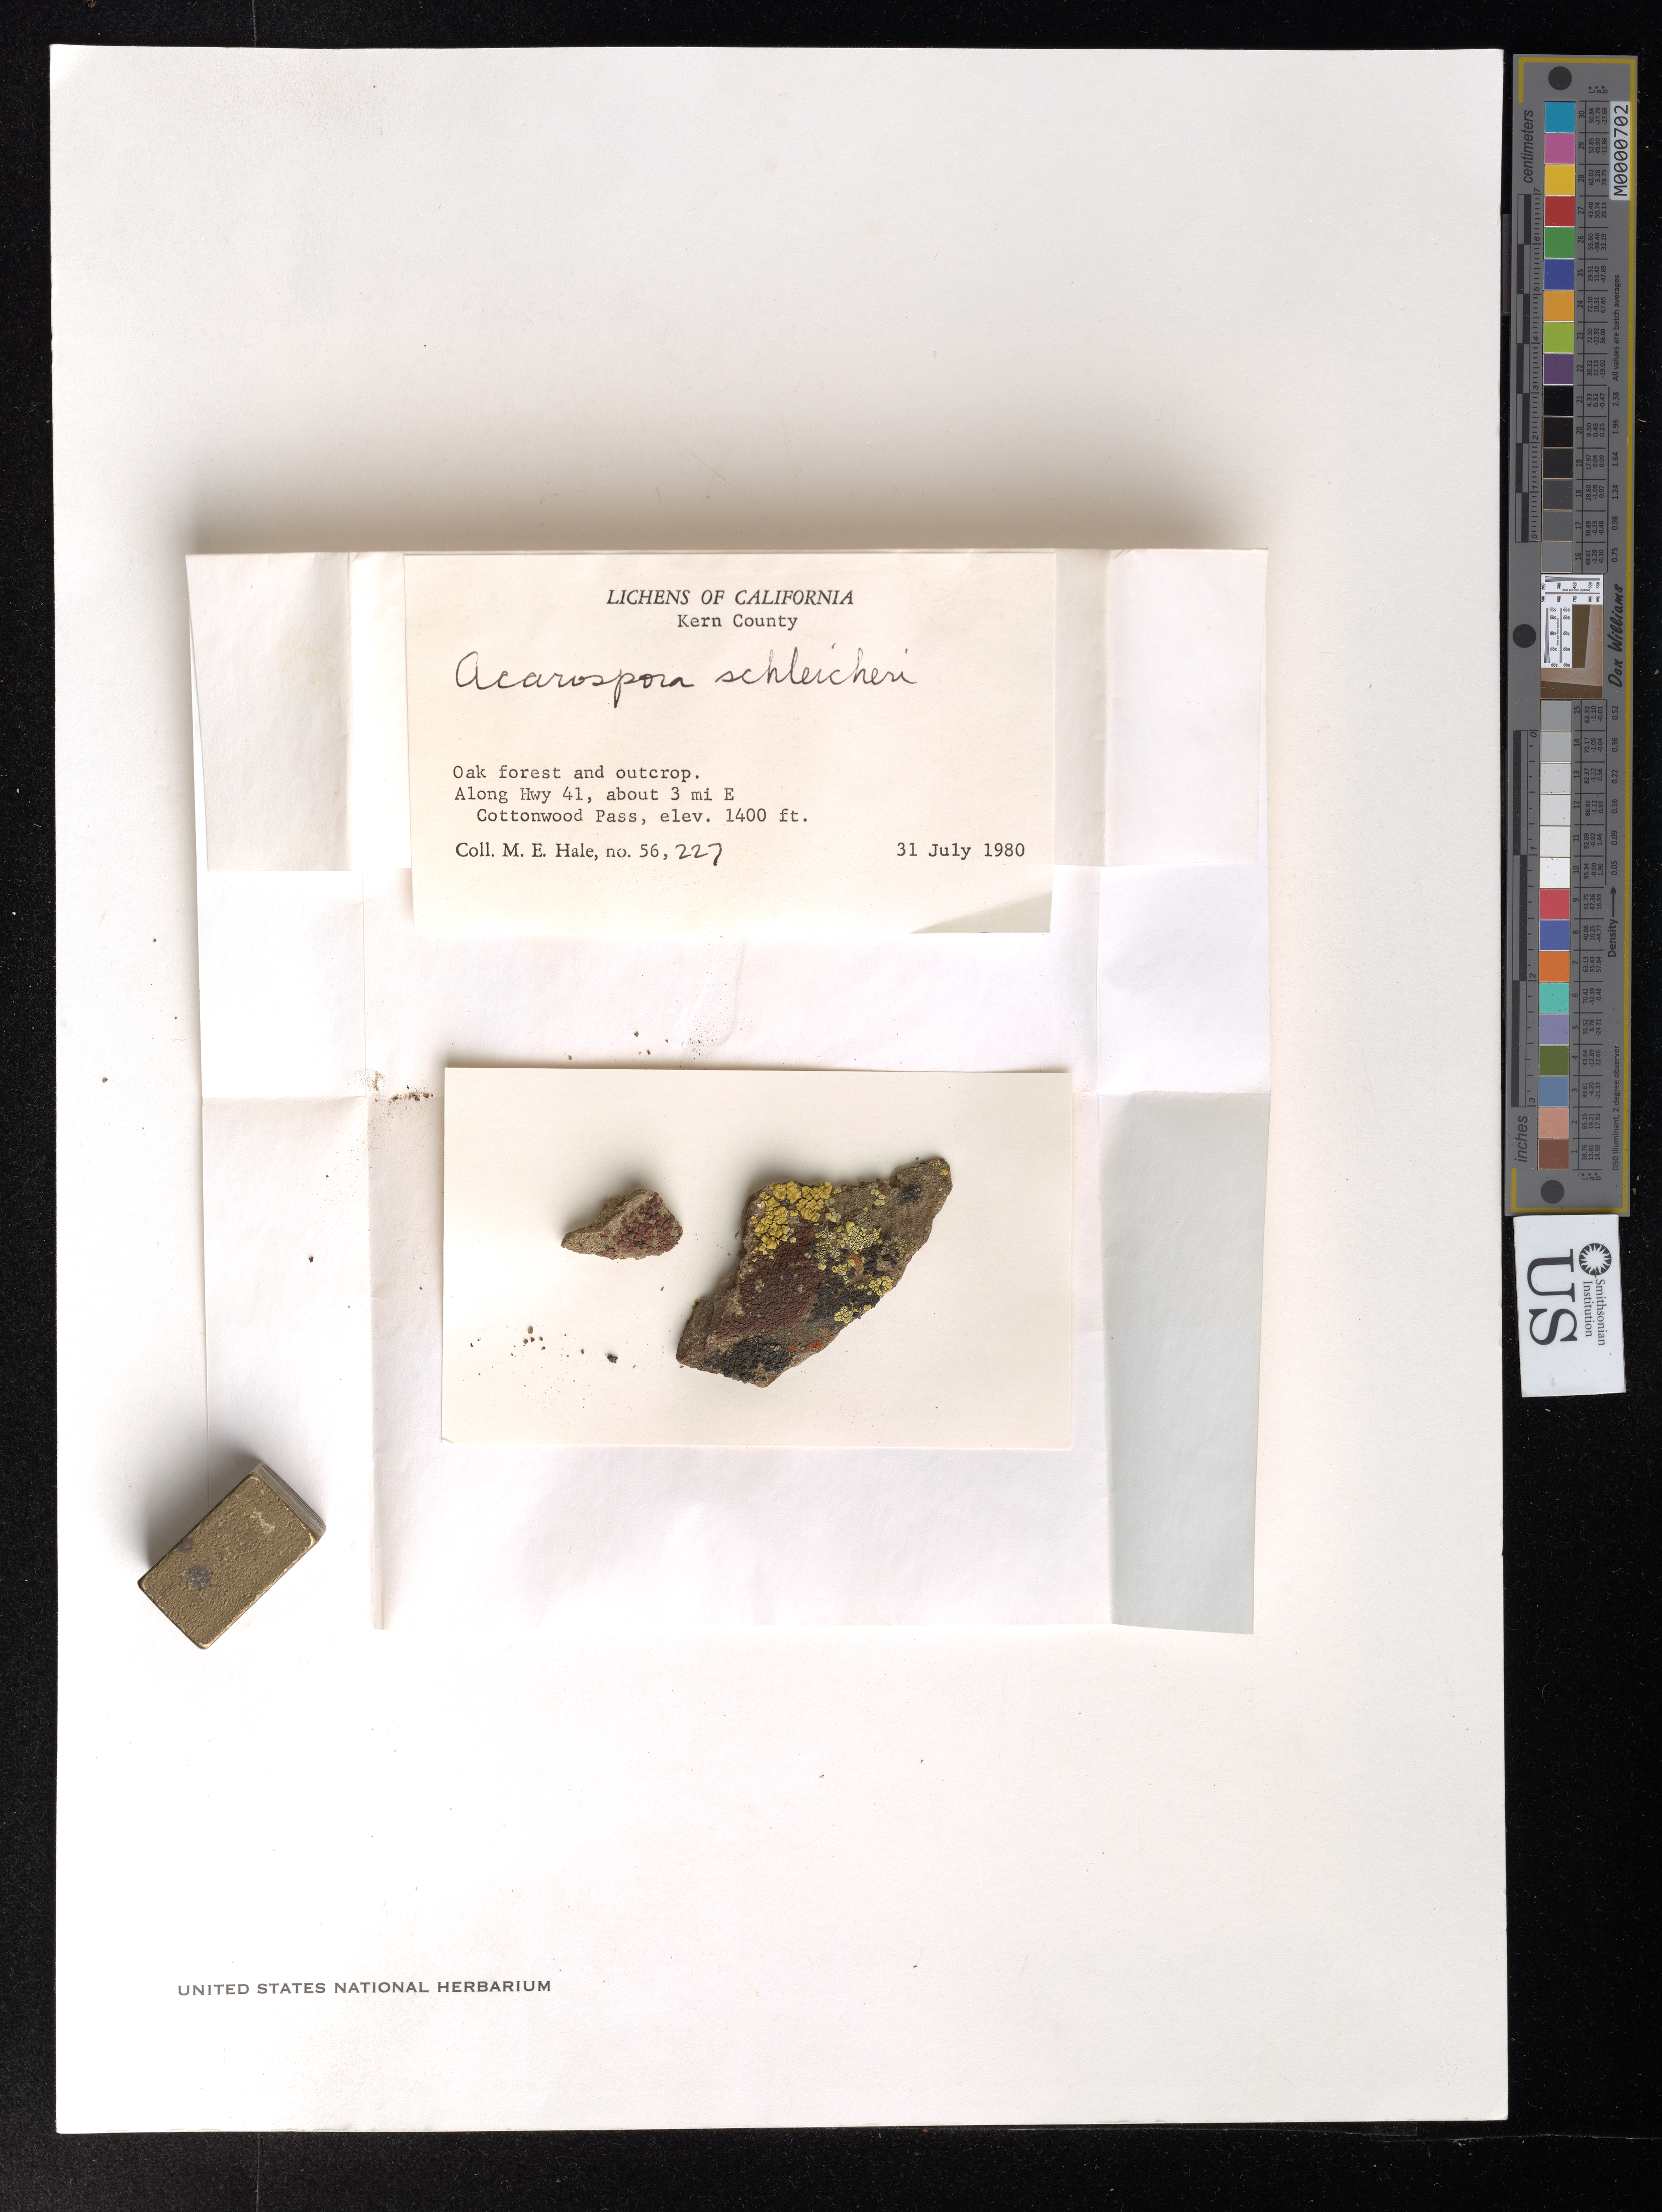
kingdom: Fungi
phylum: Ascomycota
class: Lecanoromycetes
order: Acarosporales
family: Acarosporaceae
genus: Acarospora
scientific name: Acarospora schleicheri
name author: (Ach.) A. Massal.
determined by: Lichen Identifications Updating Project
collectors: M. Hale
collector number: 56227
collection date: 1980-07-31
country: United States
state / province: California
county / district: Kern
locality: Along Hwy 41, about 3 mi. E from Cottonwood Pass,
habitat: Oak forest and outcrop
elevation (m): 427